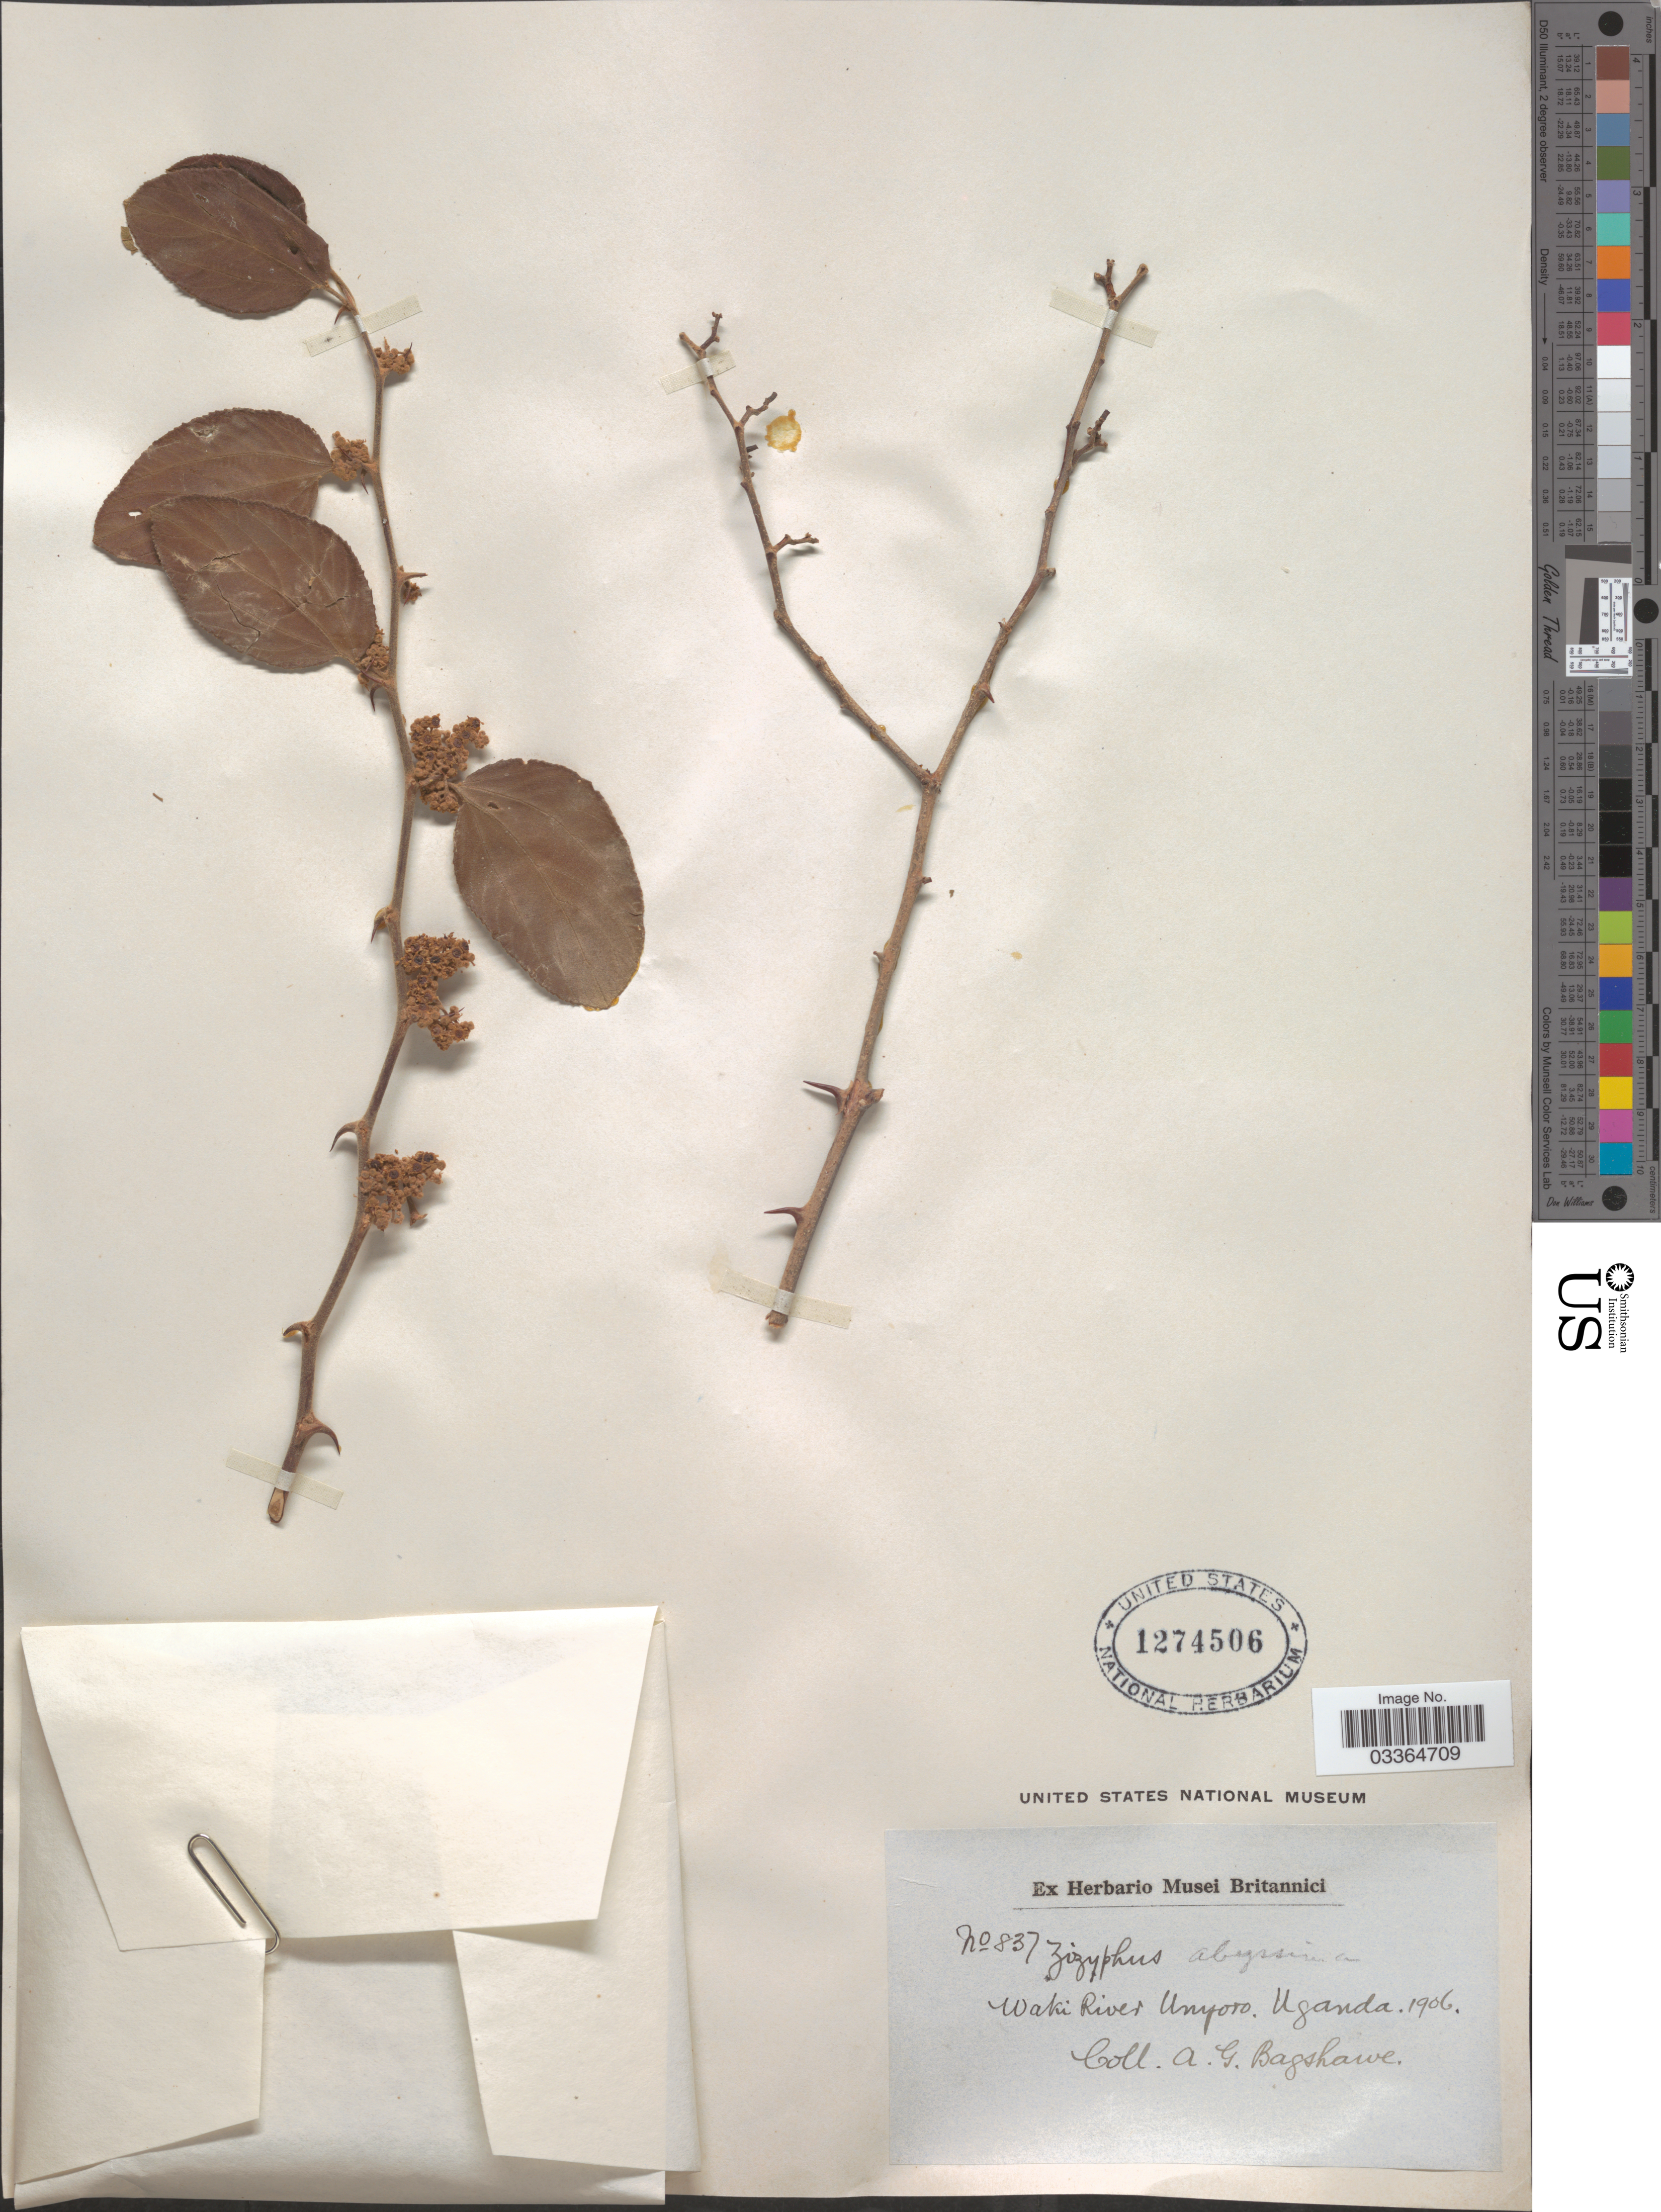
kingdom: Plantae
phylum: Tracheophyta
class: Magnoliopsida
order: Rosales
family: Rhamnaceae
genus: Ziziphus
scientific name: Ziziphus sp.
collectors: O. B. Miller & A. Bagshawe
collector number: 837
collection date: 1906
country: Uganda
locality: Waki River Unyoro.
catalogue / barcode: US 1274506